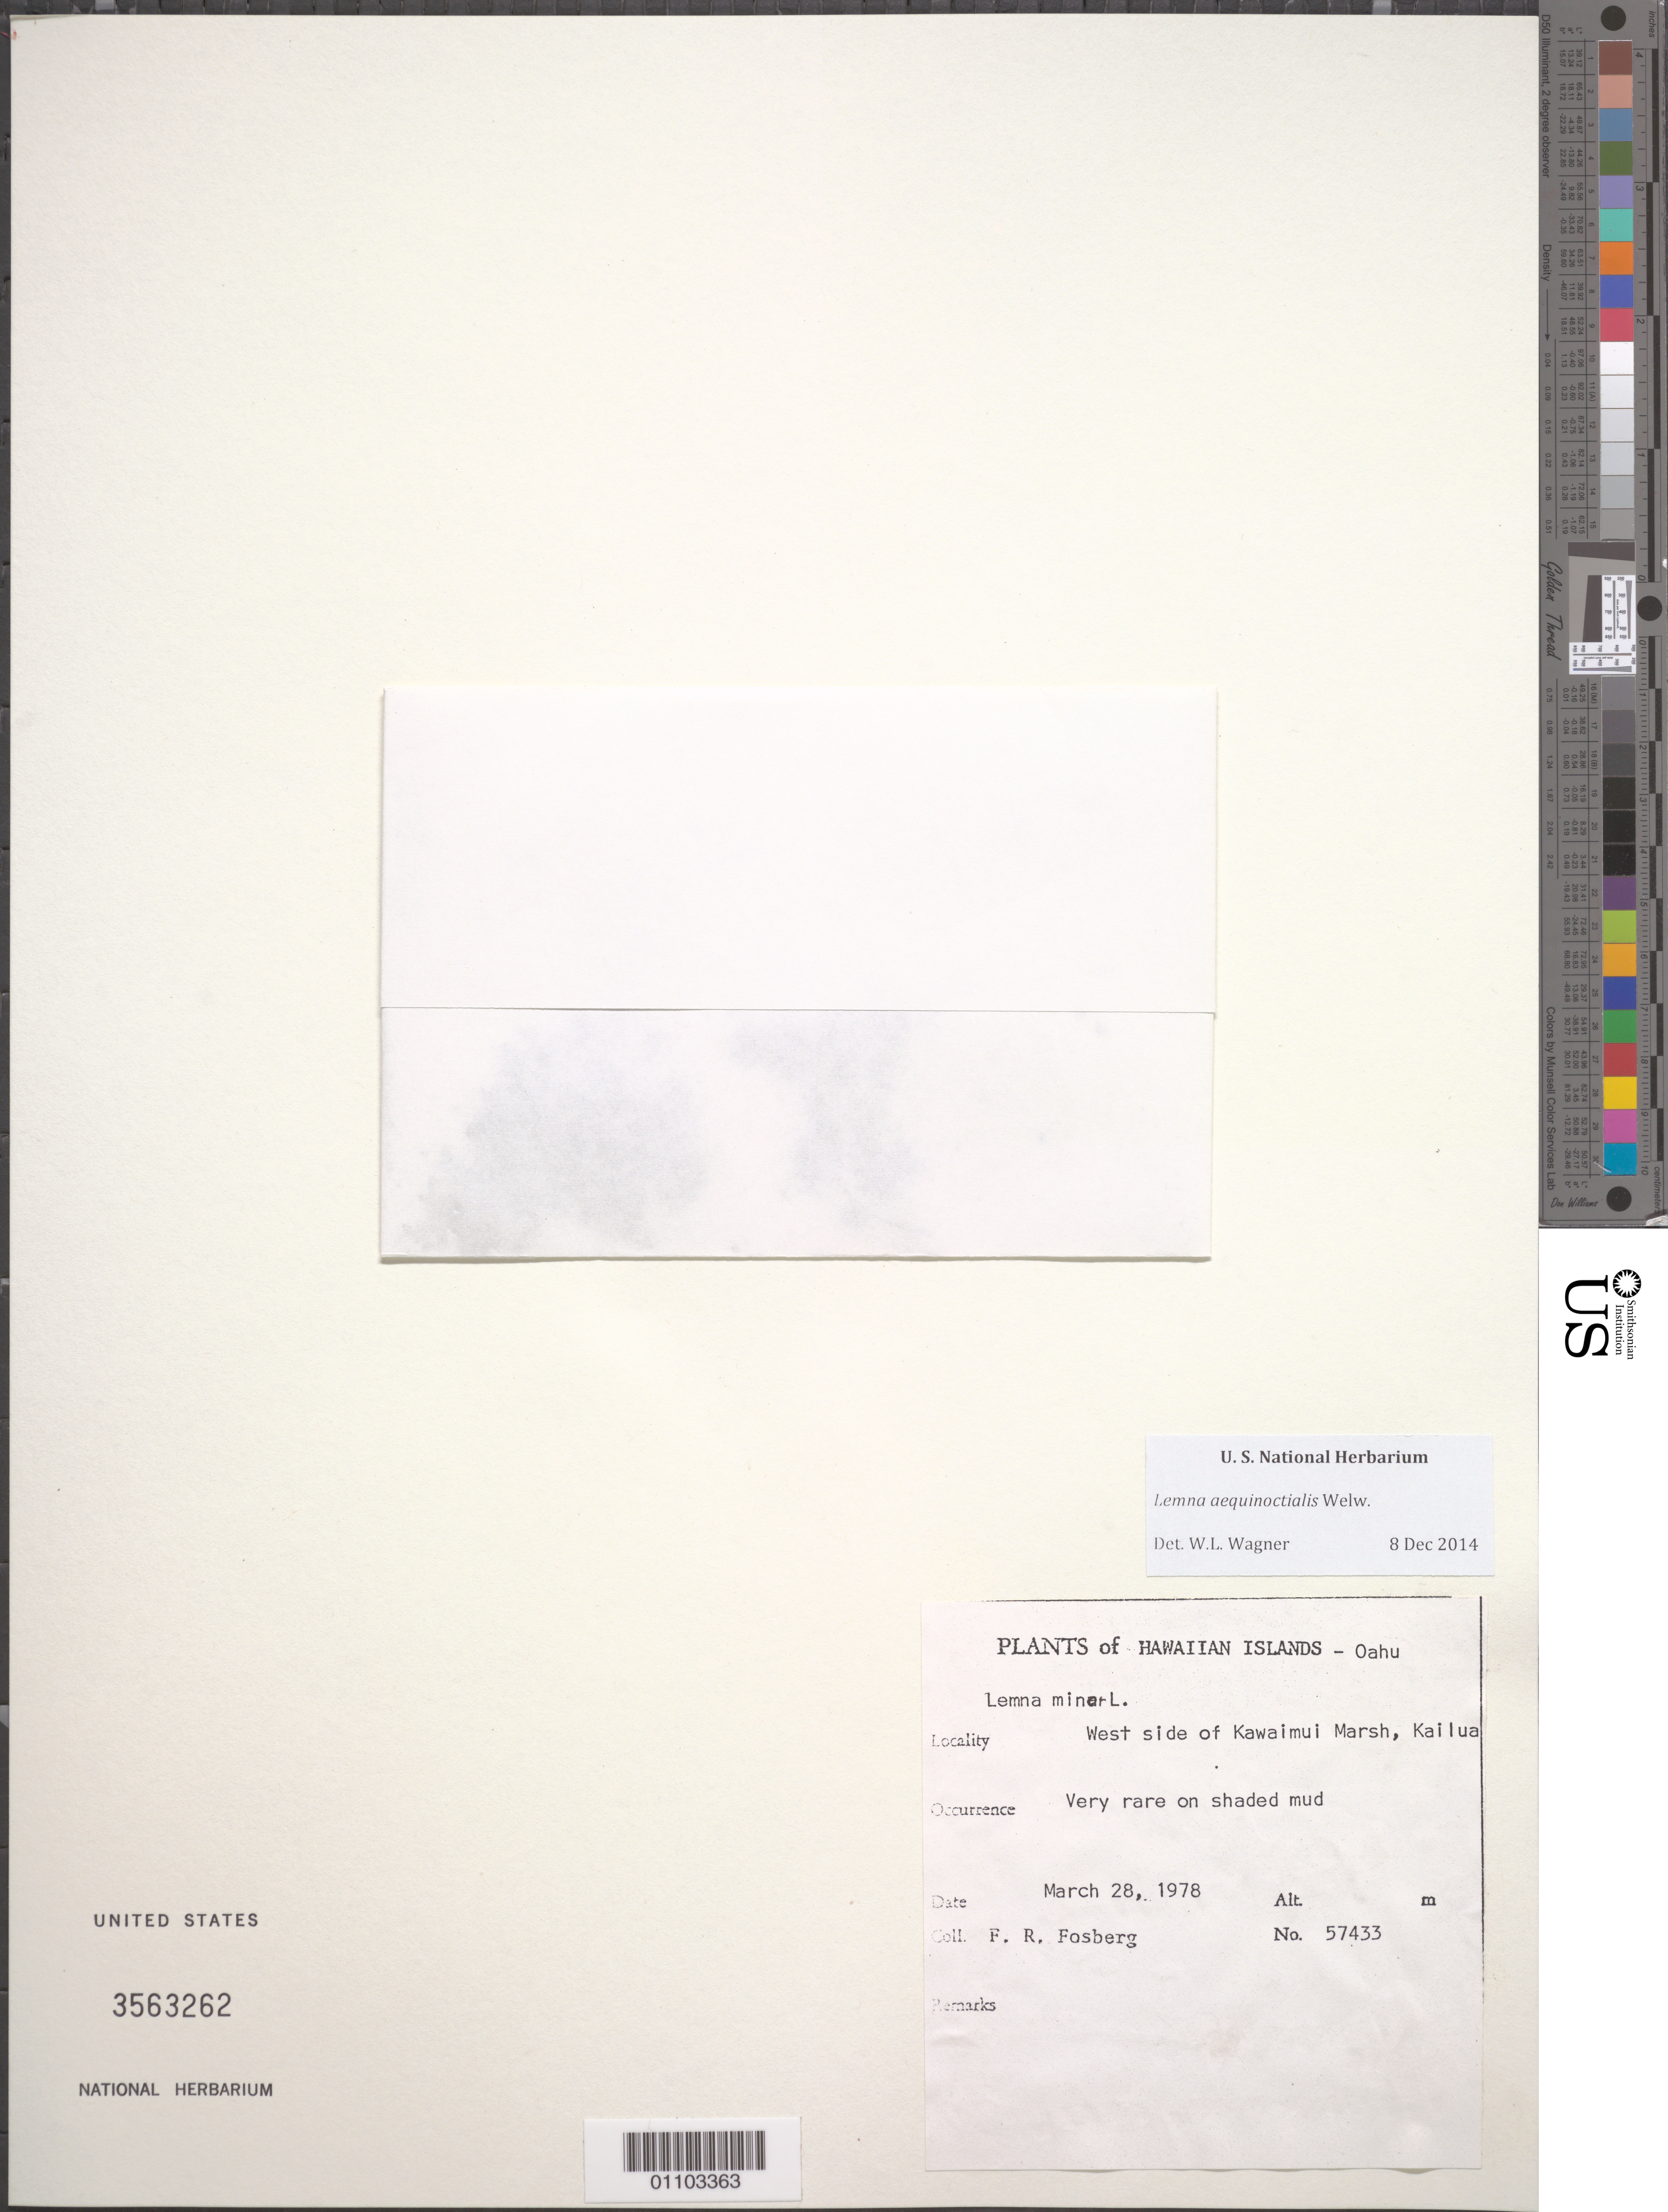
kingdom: Plantae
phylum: Tracheophyta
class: Liliopsida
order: Alismatales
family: Araceae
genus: Lemna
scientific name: Lemna aequinoctialis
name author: Welw.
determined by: Wagner, W. L., (BOT), Smithsonian Institution - National Museum of Natural History (UNITED STATES)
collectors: F. R. Fosberg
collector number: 57433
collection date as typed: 28 Mar 1978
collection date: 1978-03-28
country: United States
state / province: Hawaii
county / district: Honolulu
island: Oahu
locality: W side of Kawaimui Marsh, Kailua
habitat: Shaded mud.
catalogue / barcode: US 3563262